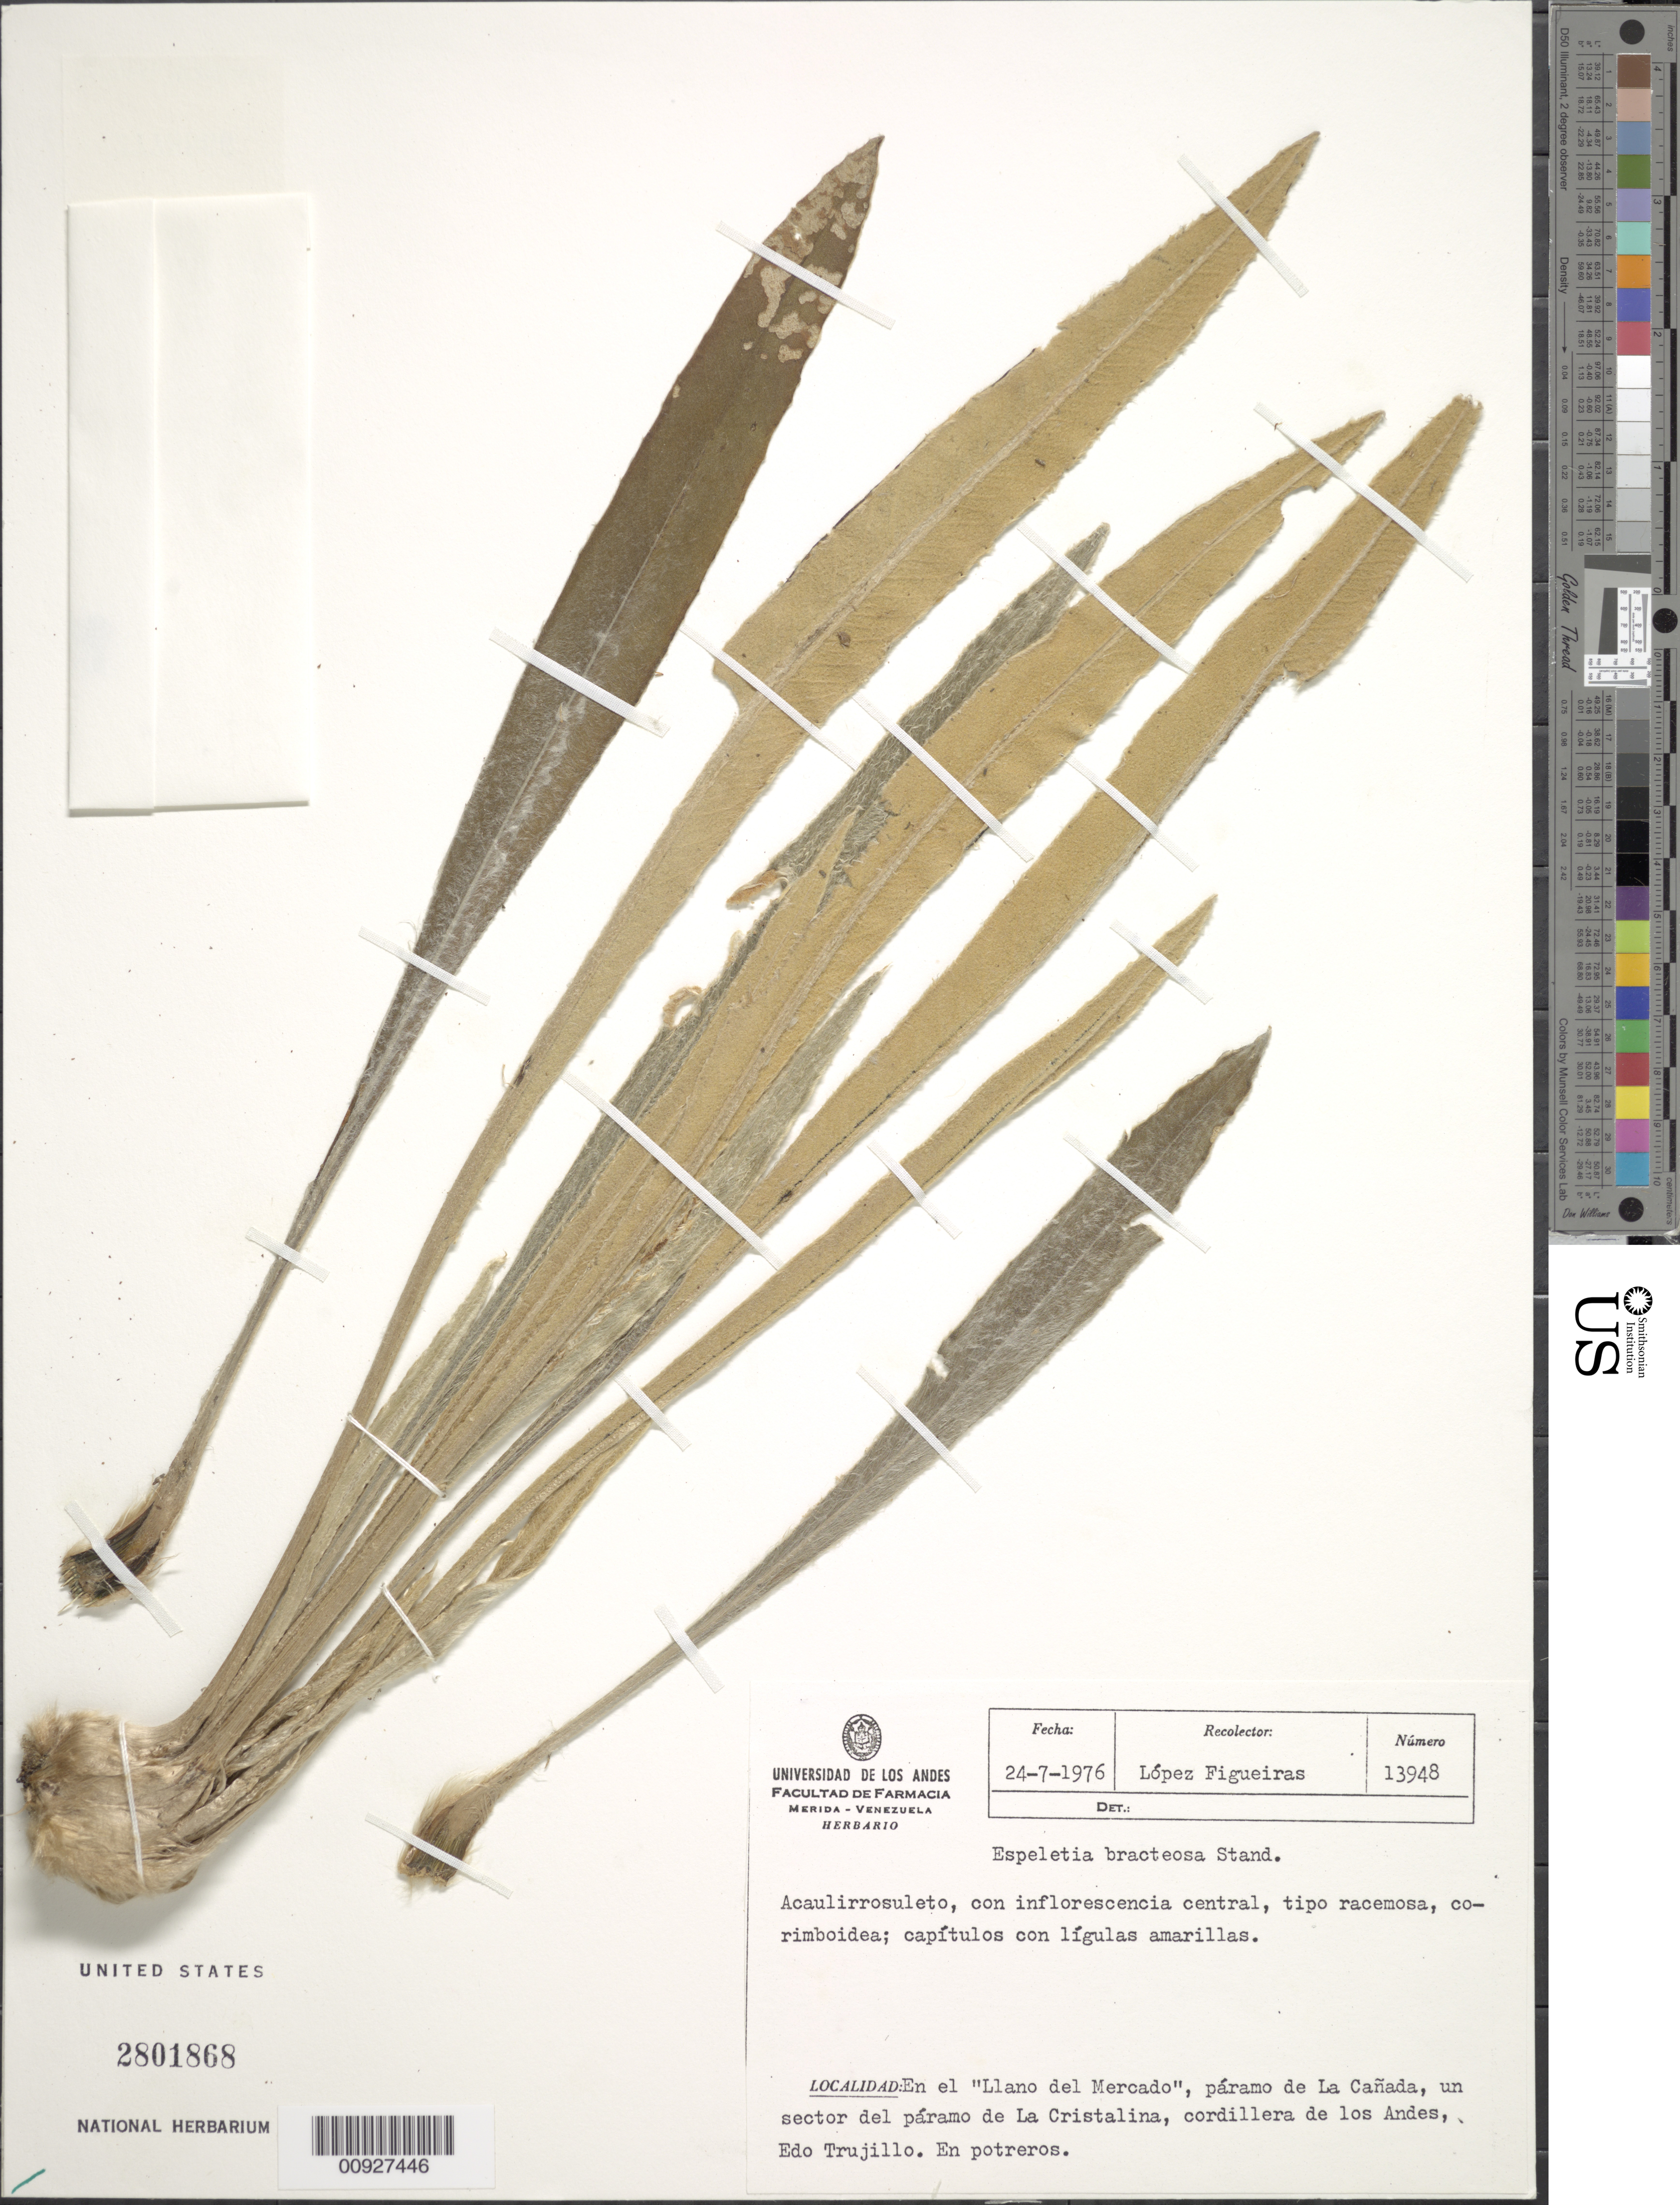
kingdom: Plantae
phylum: Tracheophyta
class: Magnoliopsida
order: Asterales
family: Asteraceae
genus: Ruilopezia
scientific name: Ruilopezia bracteosa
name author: (Standl.) Cuatrec.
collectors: L. Figueiras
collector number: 13948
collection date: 1976-07-24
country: Venezuela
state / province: Trujillo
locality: En el "Llano del Mercado", paramo de La Canada, un sector del paramo de La Cristalina, Cordillera de los Andes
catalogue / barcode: US 2801868